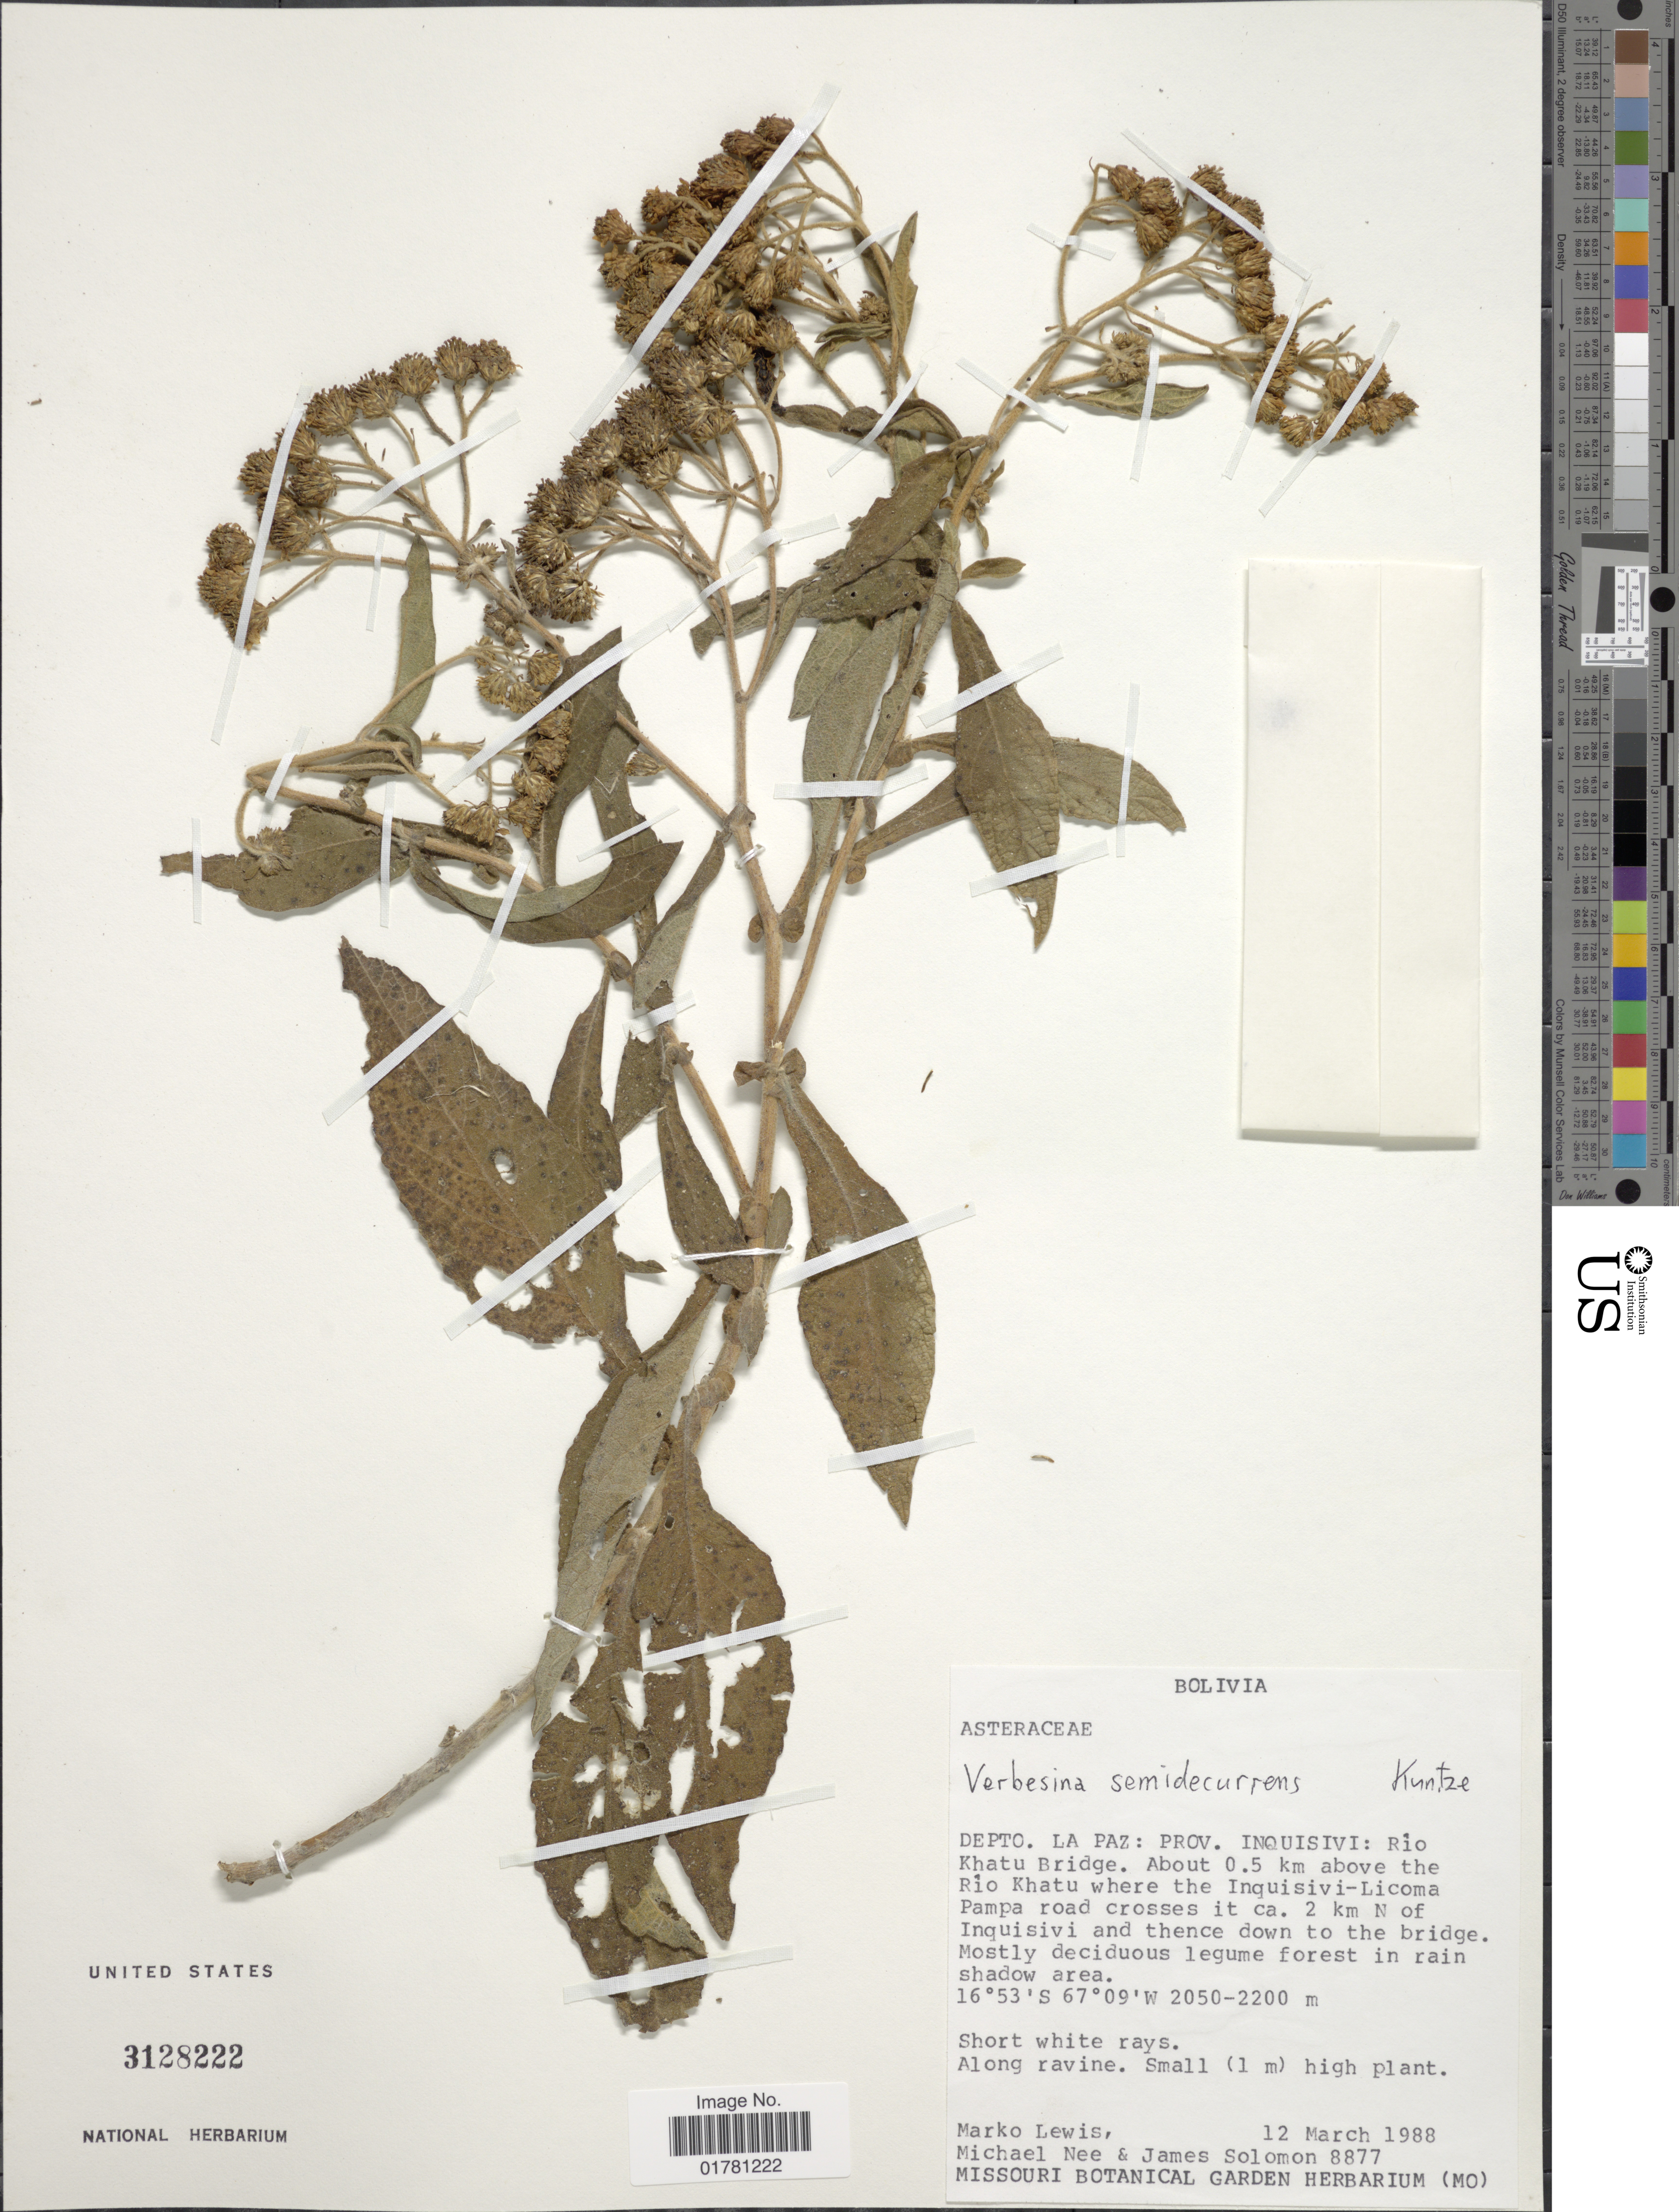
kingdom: Plantae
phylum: Tracheophyta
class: Magnoliopsida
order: Asterales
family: Asteraceae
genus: Verbesina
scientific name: Verbesina semidecurrens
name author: Kuntze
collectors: M. A. Lewis, M. Nee & J. C. Solomon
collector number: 8877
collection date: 1988-03-12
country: Bolivia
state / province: La Paz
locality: Dpto La Paz: Prov. Inquisivi. Rio Khatu Bridge. About 0.5 km above the Río Khatu where the Inquisivi-Licoma Pampa road crosses it ca 2 km N of Inquisivi and thence down to the bridge. Mostly deciduous legume forest in rain shadow area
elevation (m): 2050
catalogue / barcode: US 3128222